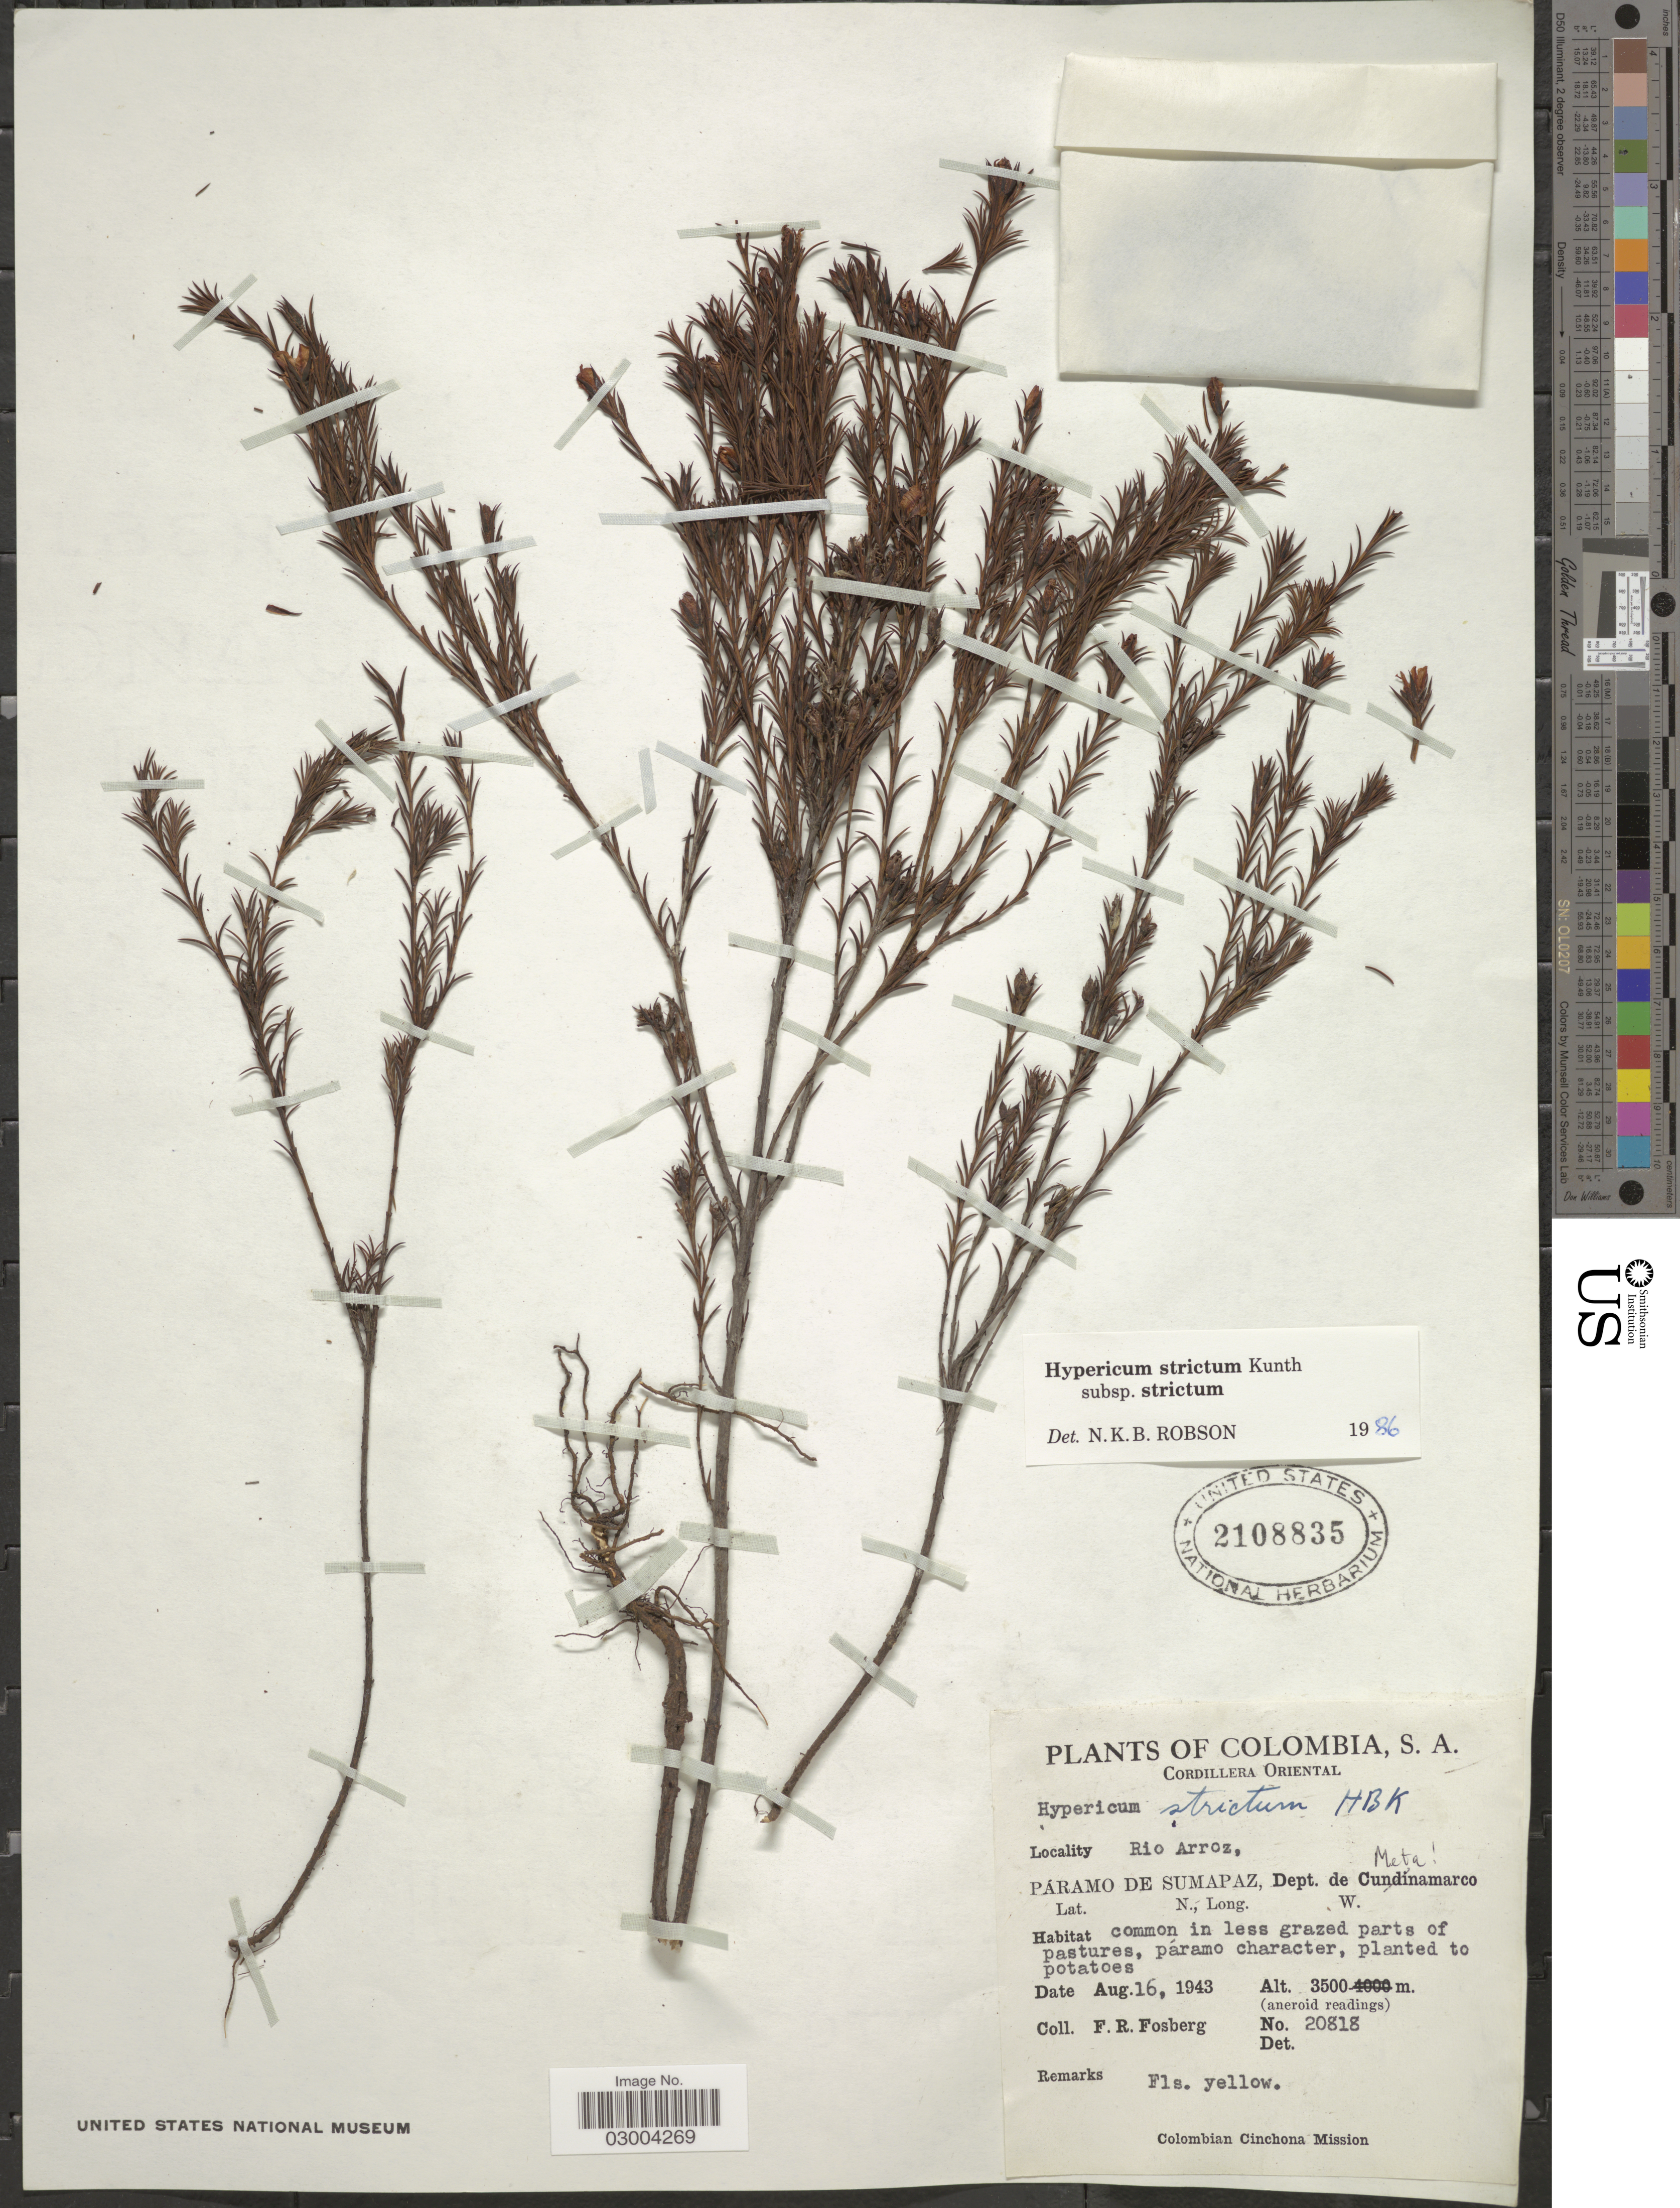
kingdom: Plantae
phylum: Tracheophyta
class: Magnoliopsida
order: Malpighiales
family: Hypericaceae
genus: Hypericum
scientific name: Hypericum strictum subsp. strictum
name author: Kunth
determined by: Robson, Norman K. B.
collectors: F. R. Fosberg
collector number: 20818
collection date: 1943-08-16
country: Colombia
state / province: Meta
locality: Cordillera Oriental. Páramo de Sumapaz, Dept. de Meta.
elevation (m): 3500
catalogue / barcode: US 2108835